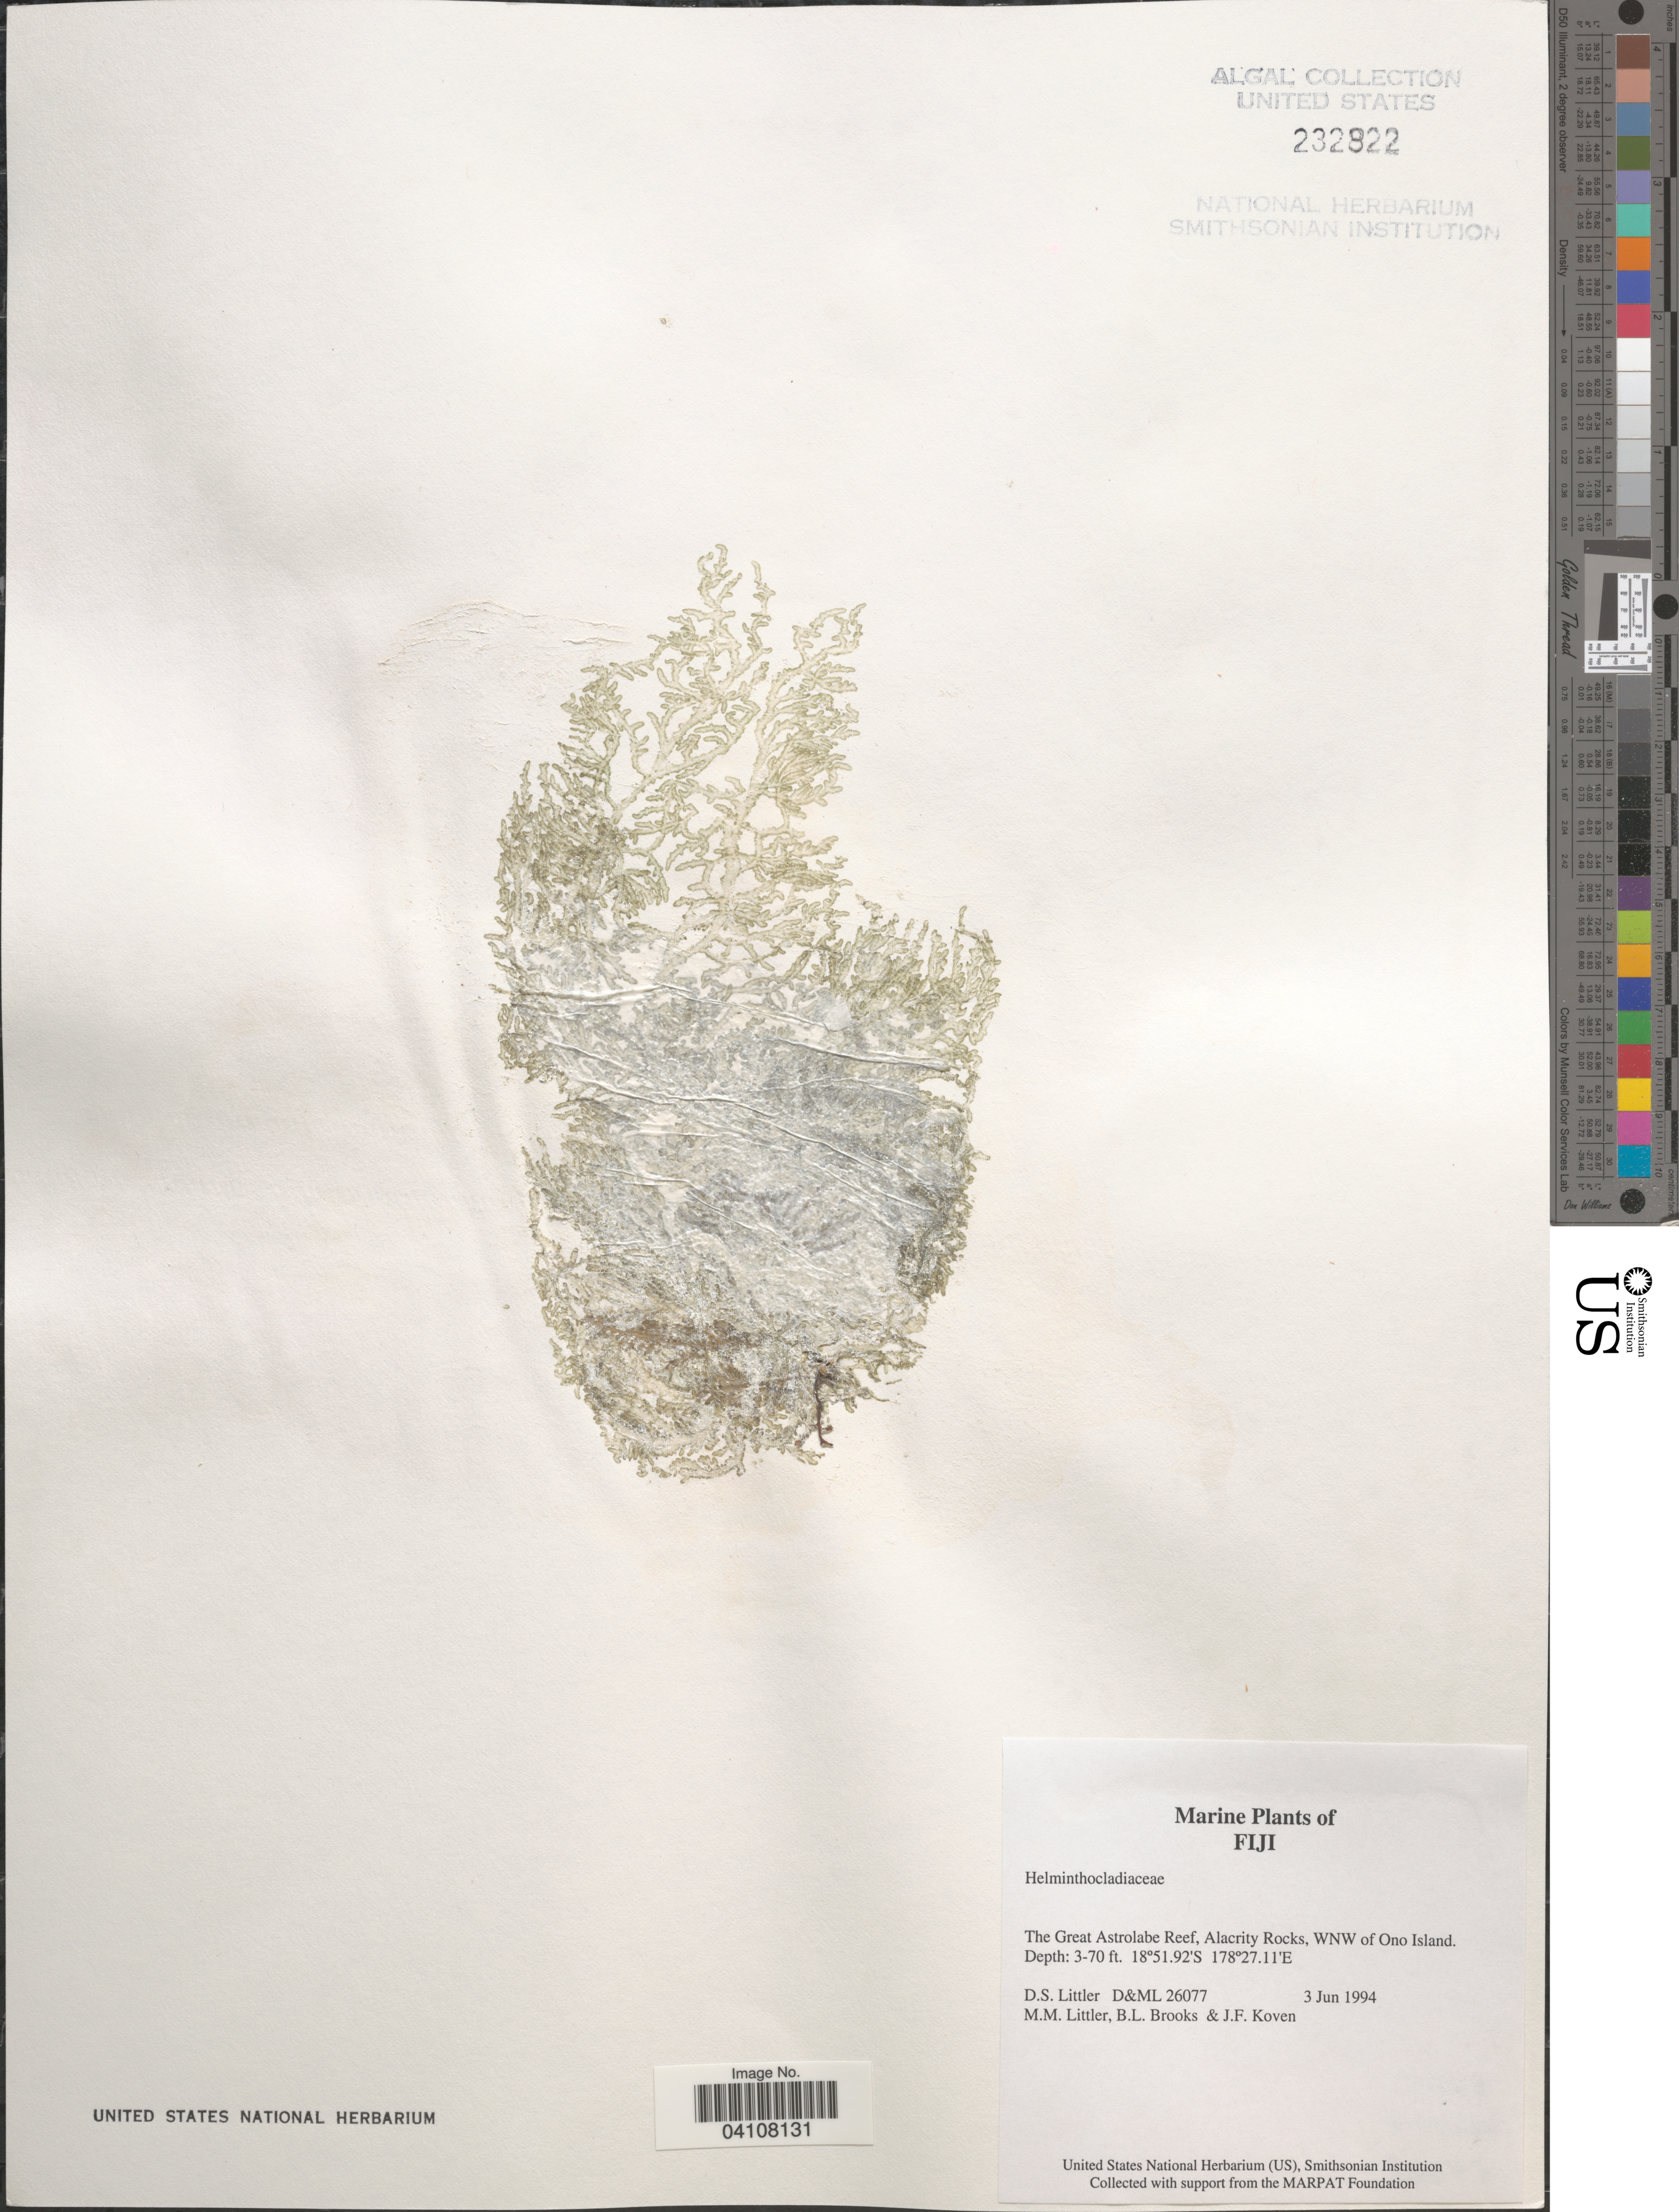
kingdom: Plantae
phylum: Rhodophyta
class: Florideophyceae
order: Nemaliales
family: Helminthocladiaceae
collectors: D. S. Littler, B. Brooks & J. Koven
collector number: D&ML26077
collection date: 1994-06-03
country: Fiji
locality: The Great Astrolabe Reef, Alacrity Rocks, WNW of Ono Island.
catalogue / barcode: US 232822